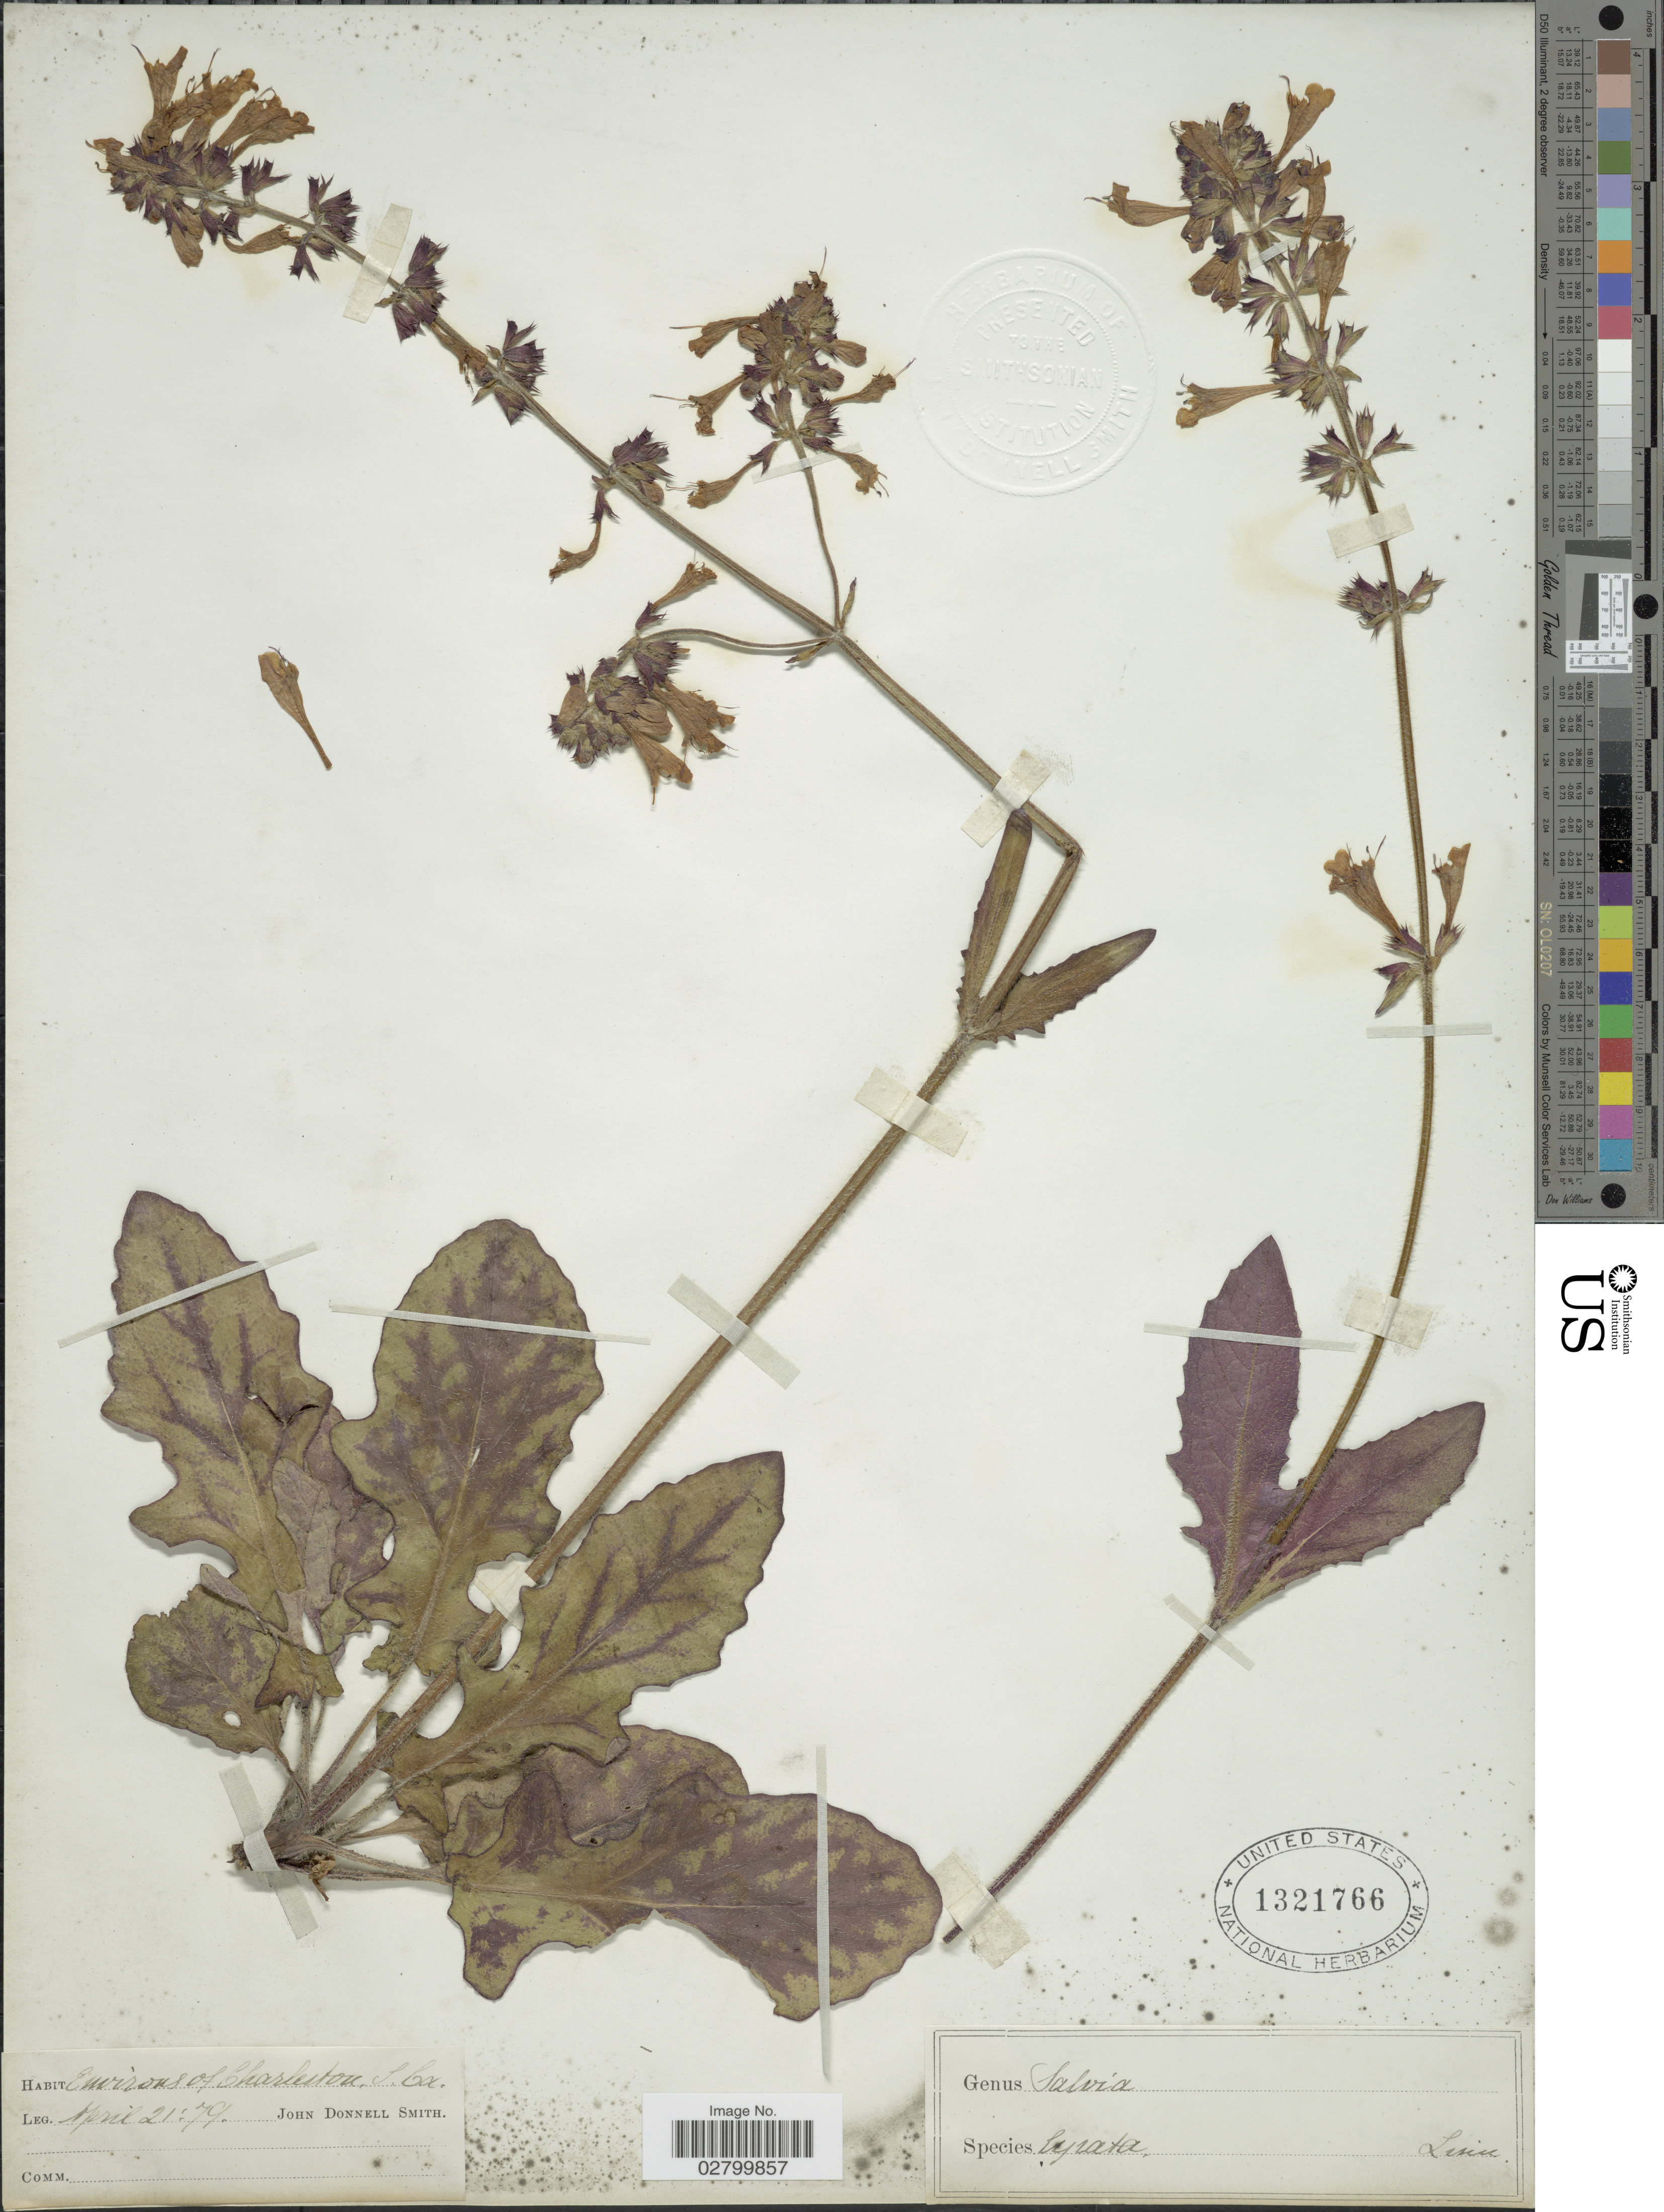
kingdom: Plantae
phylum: Tracheophyta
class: Magnoliopsida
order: Lamiales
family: Lamiaceae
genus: Salvia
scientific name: Salvia lyrata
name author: L.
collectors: J. Donnell Smith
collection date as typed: Transcribed d/m/y: 21/4/79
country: United States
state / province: South Carolina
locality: Environs of Charleston, S. Ca.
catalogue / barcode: US 1321766